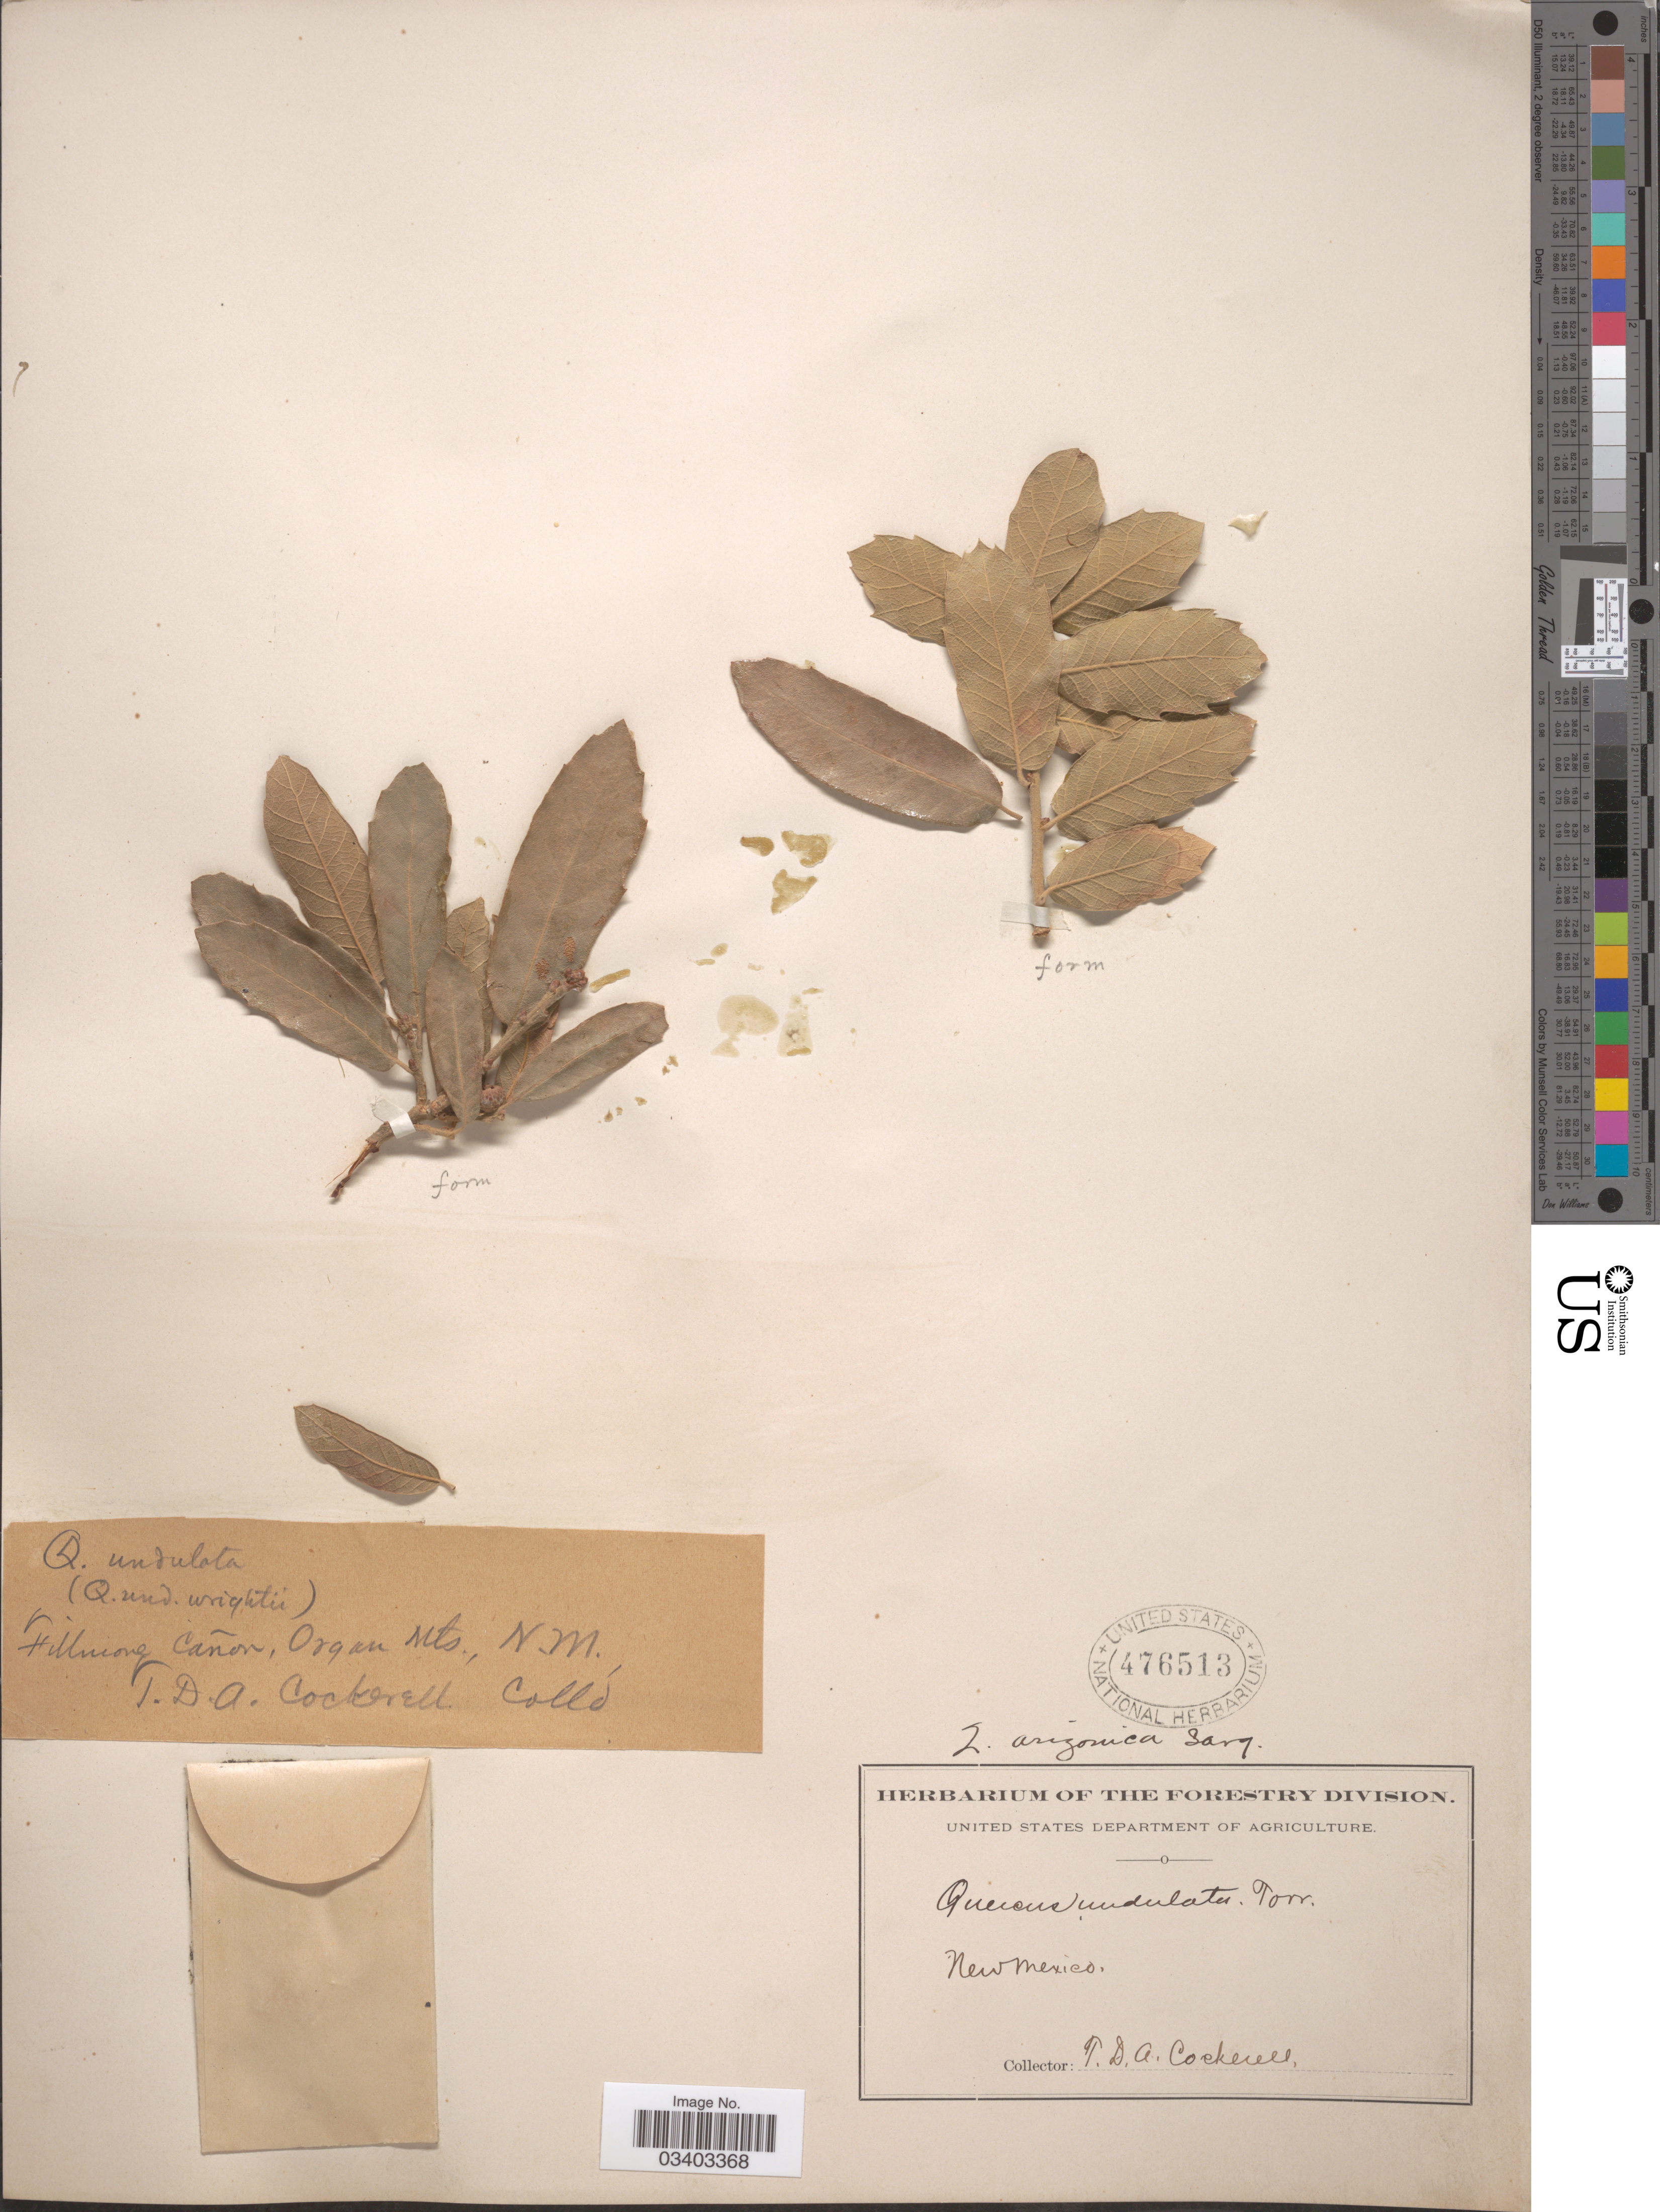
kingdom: Plantae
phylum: Tracheophyta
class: Magnoliopsida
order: Fagales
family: Fagaceae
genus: Quercus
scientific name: Quercus arizonica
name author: Sarg.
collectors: T. Cockerell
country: United States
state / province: New Mexico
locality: Fillmore Cañon, Organ Mts.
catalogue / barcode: US 476513